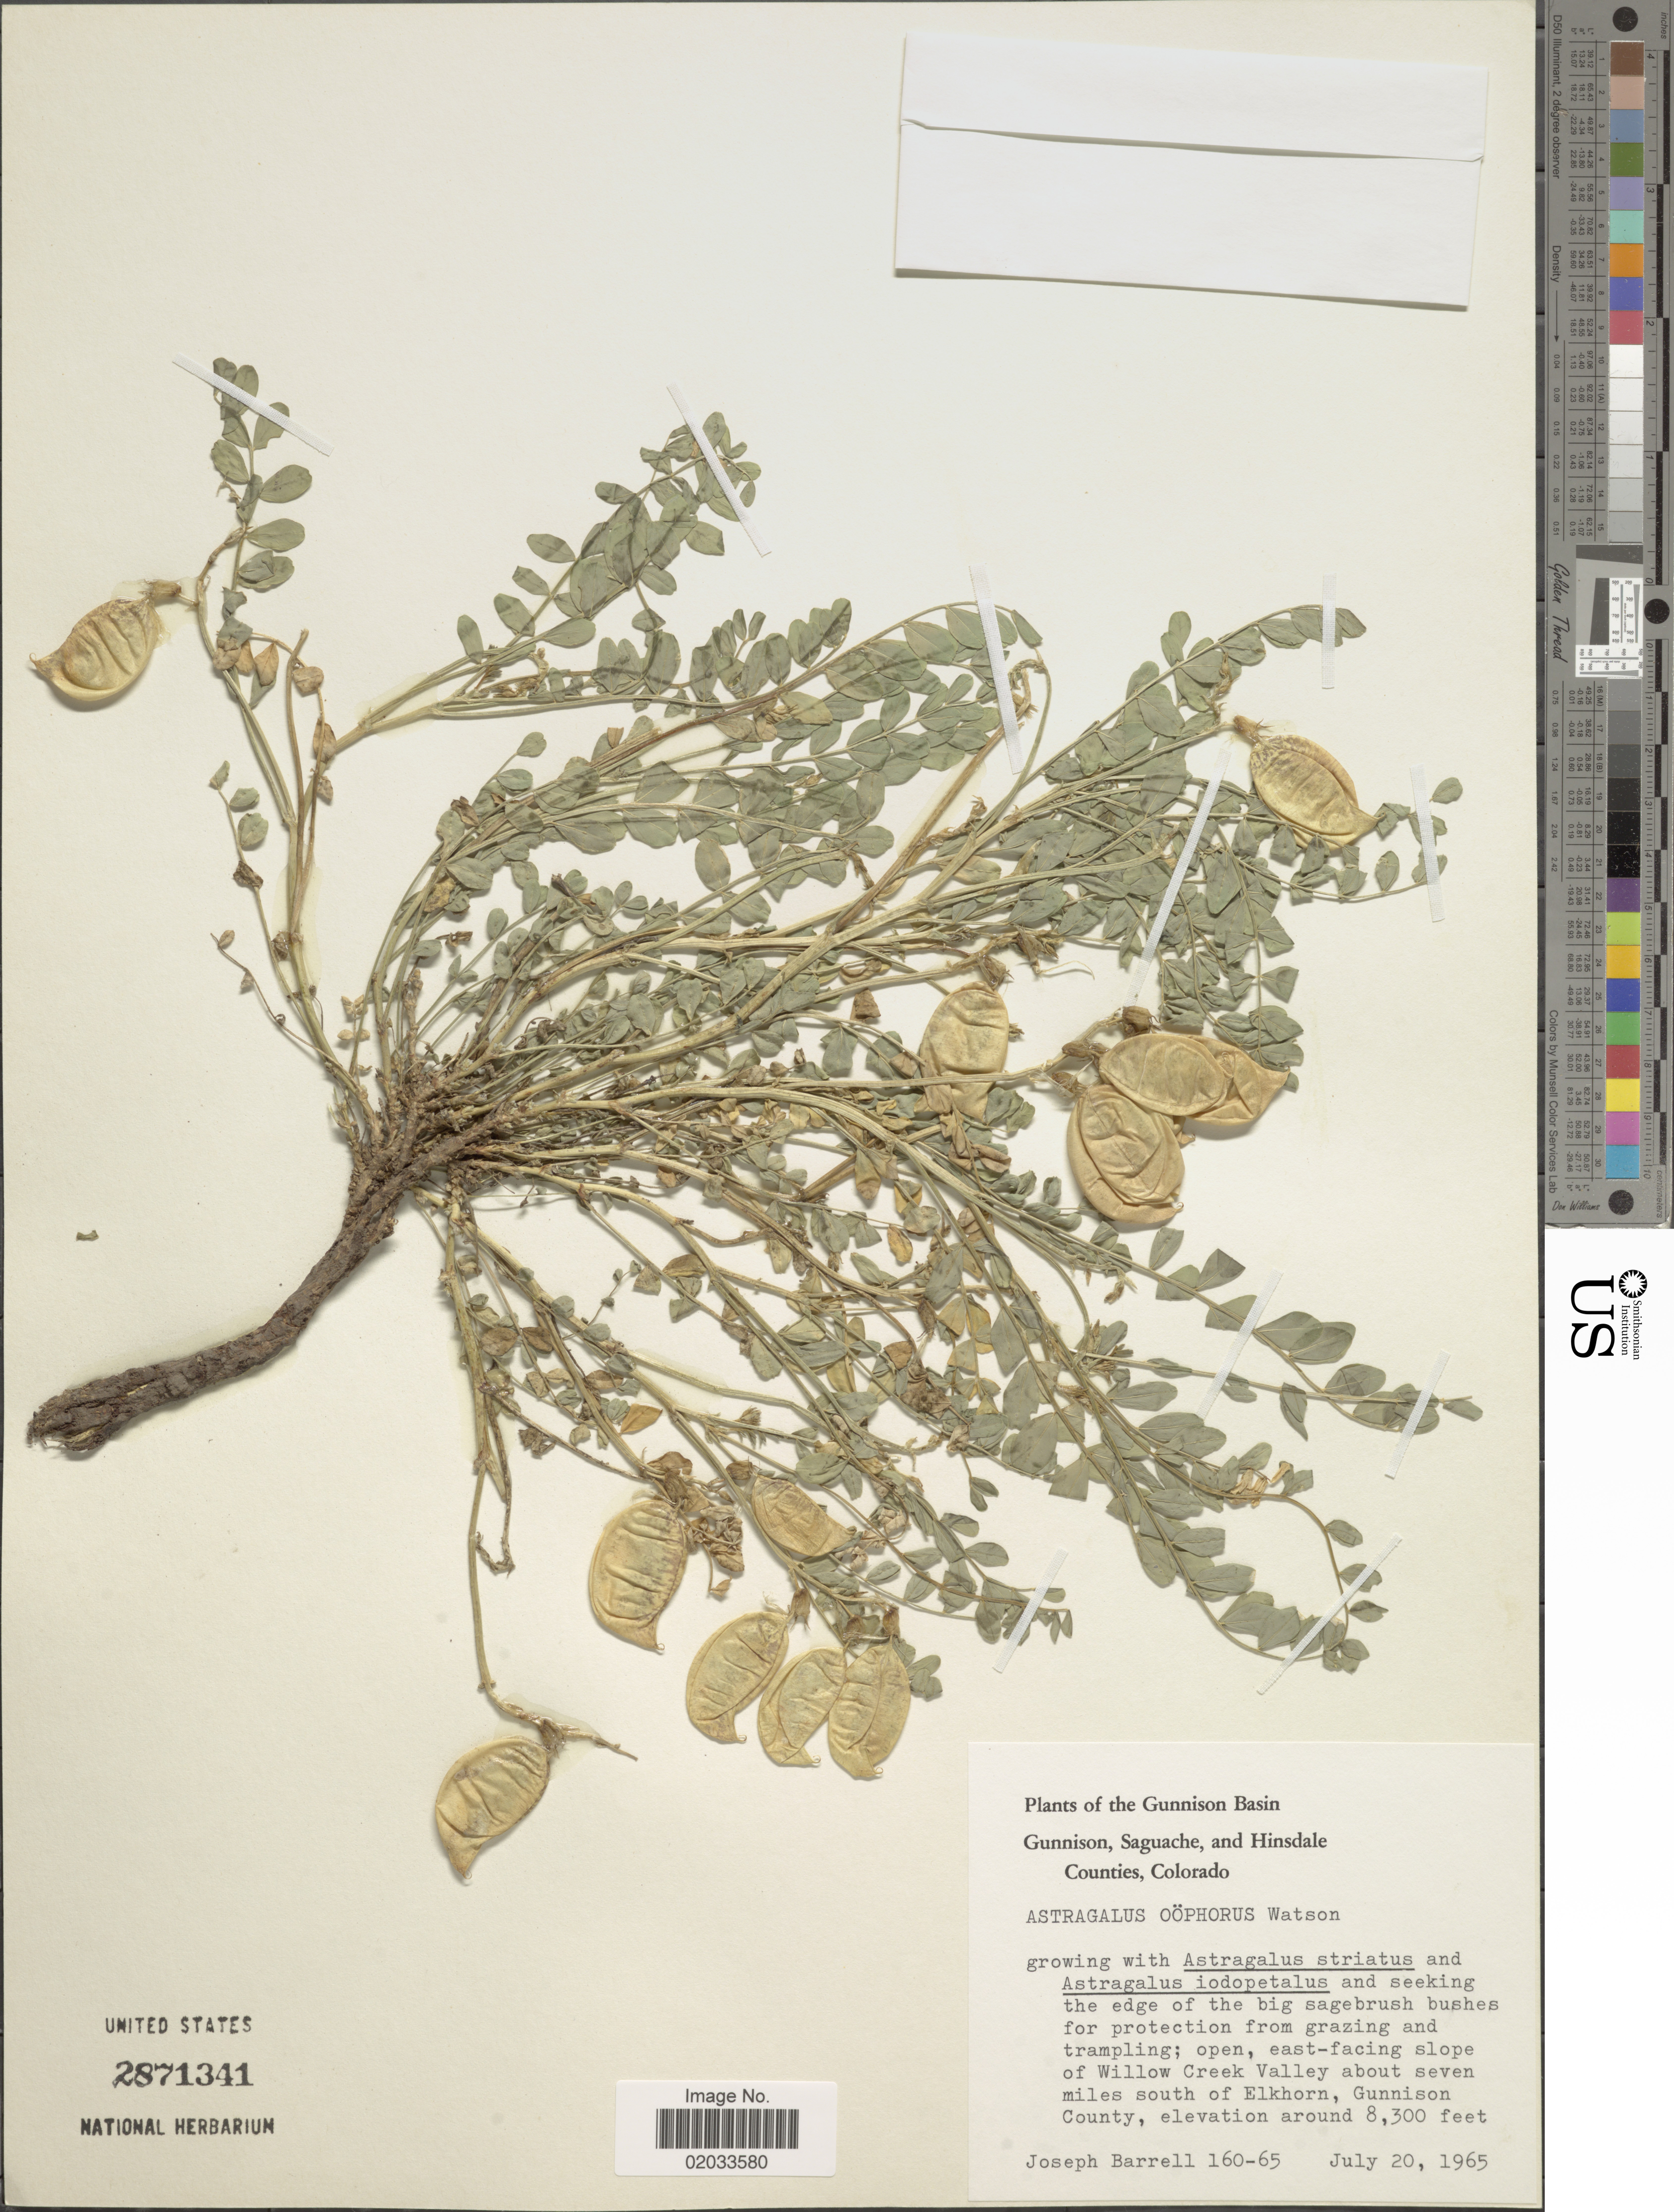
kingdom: Plantae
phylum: Tracheophyta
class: Magnoliopsida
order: Fabales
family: Fabaceae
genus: Astragalus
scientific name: Astragalus oophorus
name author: S. Watson in C. King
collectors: J. Barrell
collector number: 160-65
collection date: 1965-07-20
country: United States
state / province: Colorado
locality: Gunnison Basin, Gunnison, Saguache, and Hinsdale Counties, east-facing slope of Willow Creek Valley about seven miles south of elkhorn, Gunnison County.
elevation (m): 2530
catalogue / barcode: US 2871341